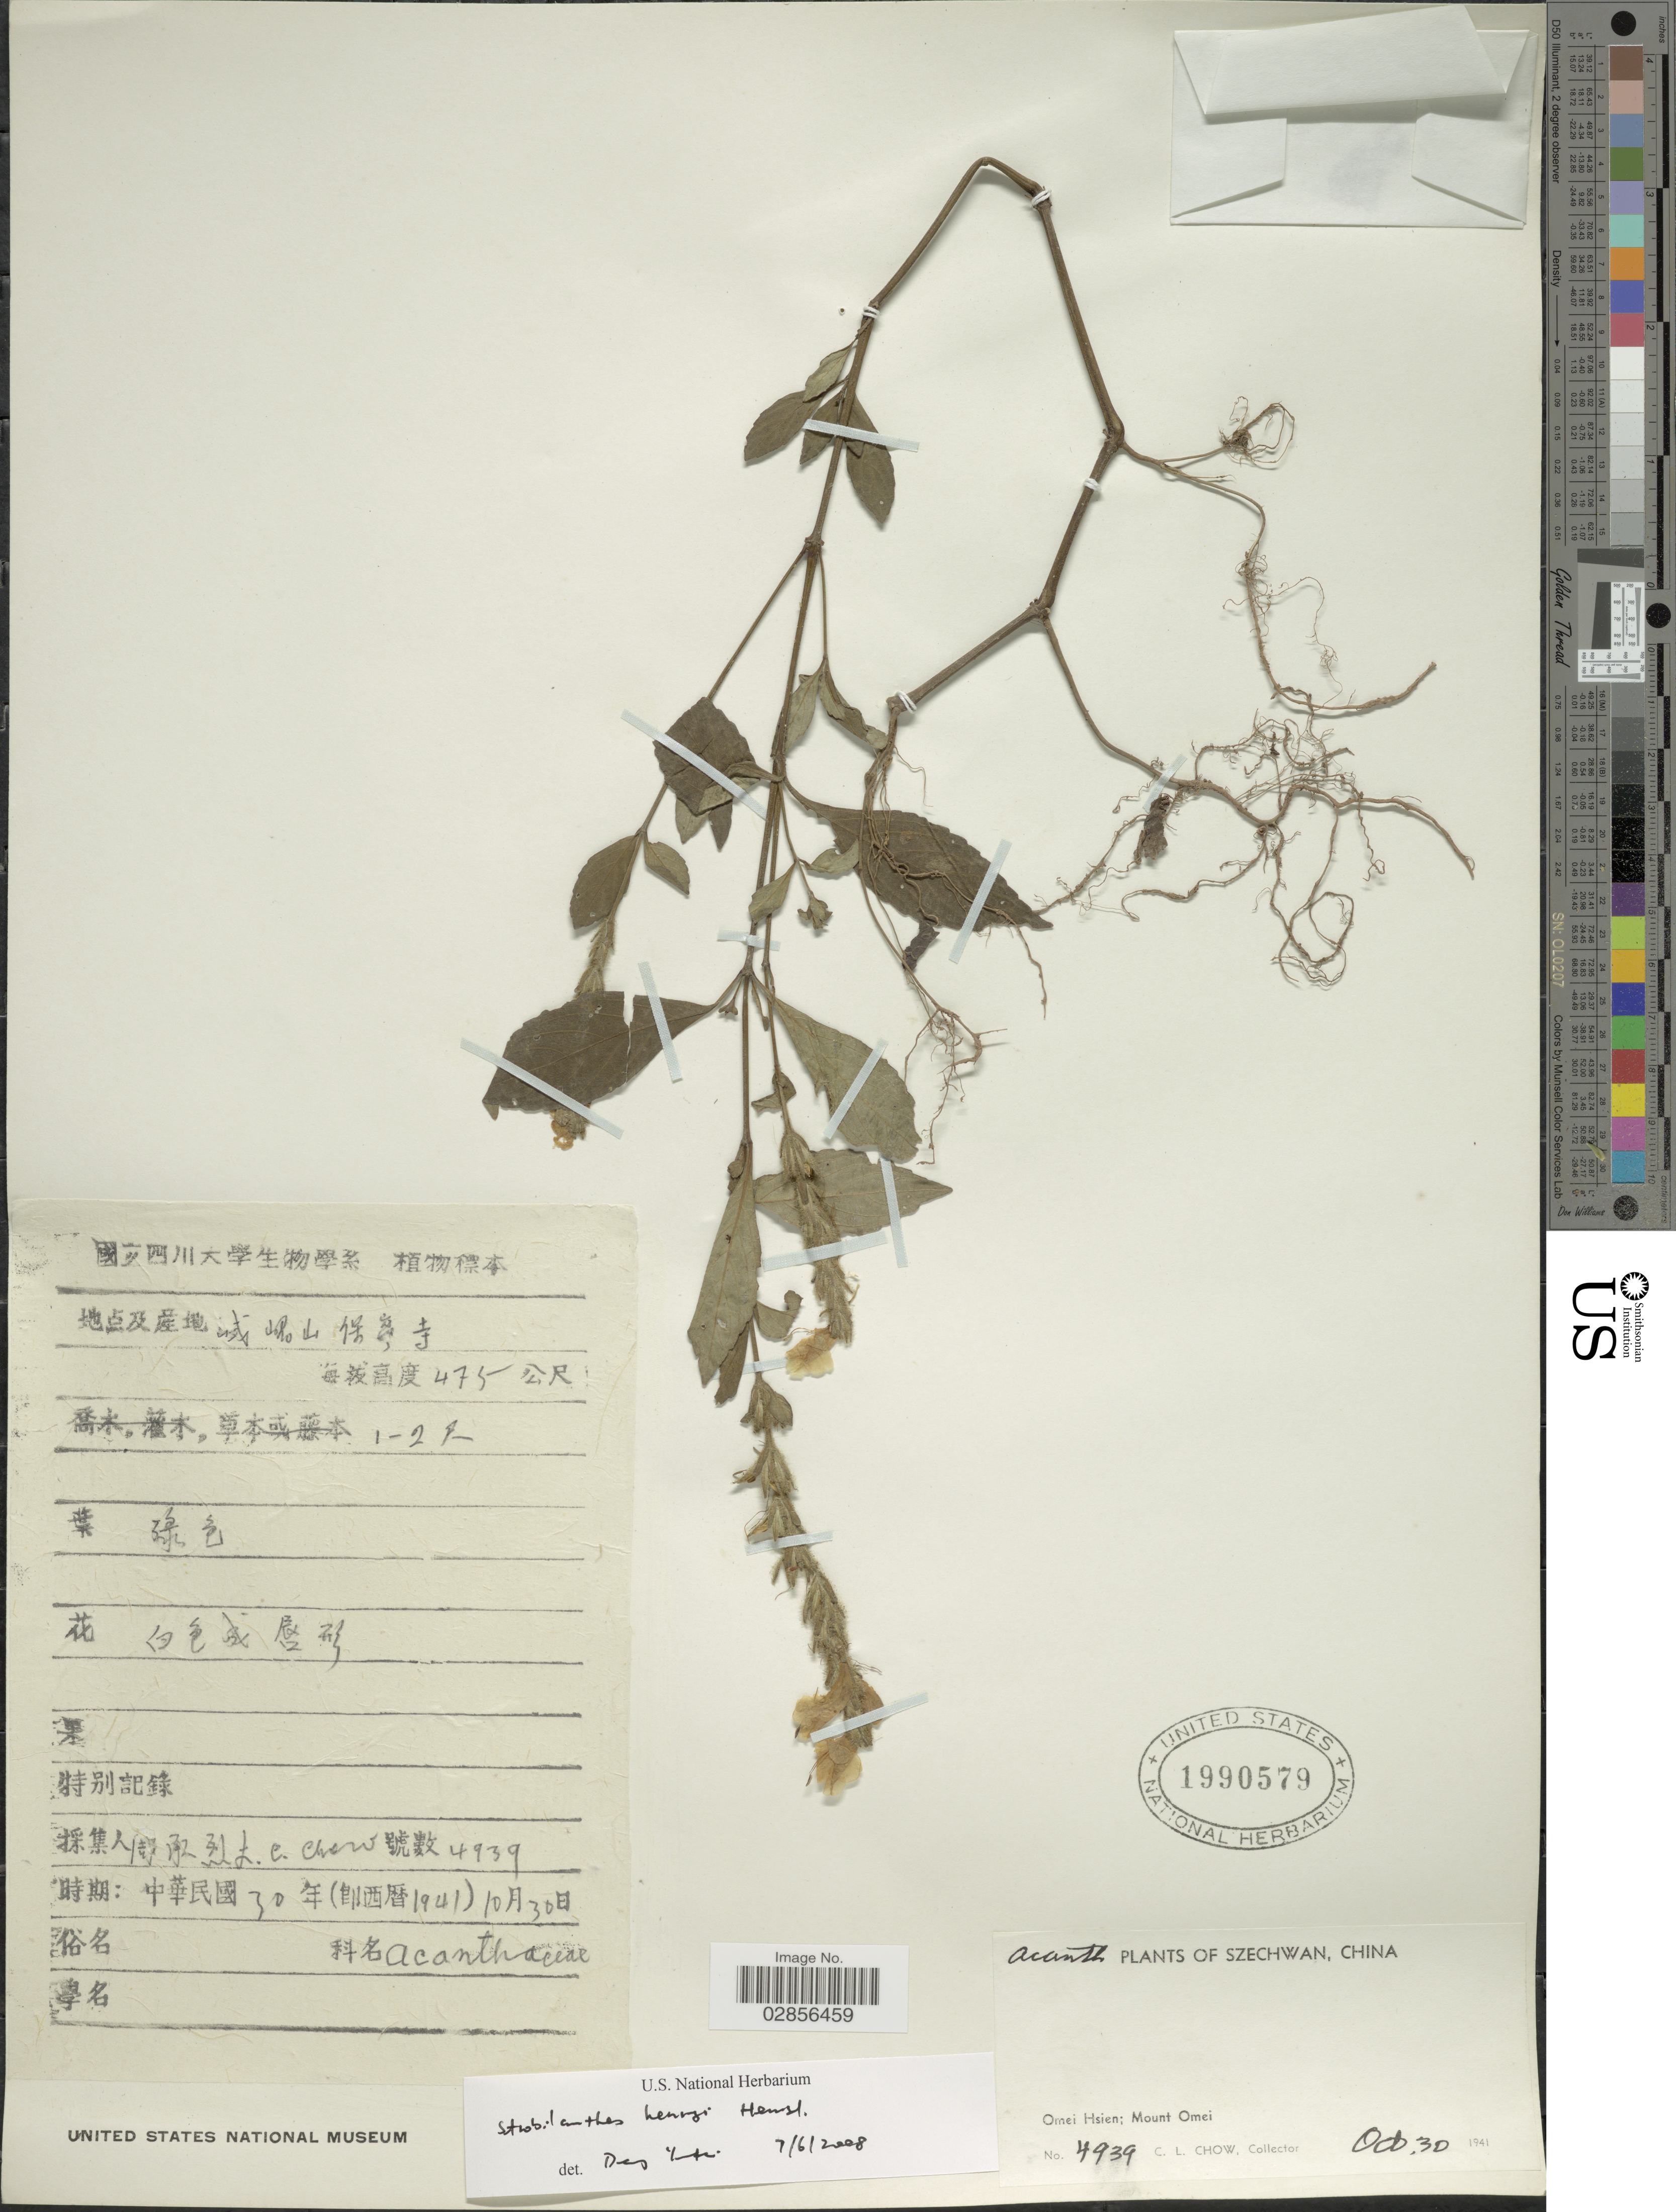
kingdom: Plantae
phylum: Tracheophyta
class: Magnoliopsida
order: Lamiales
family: Acanthaceae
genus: Strobilanthes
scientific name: Strobilanthes henryi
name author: Hemsl.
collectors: C. Chow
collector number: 4939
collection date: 1941-10-30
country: China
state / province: Sichuan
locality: Szechwan. Omei Hsien; Mount Omei.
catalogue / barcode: US 1990579